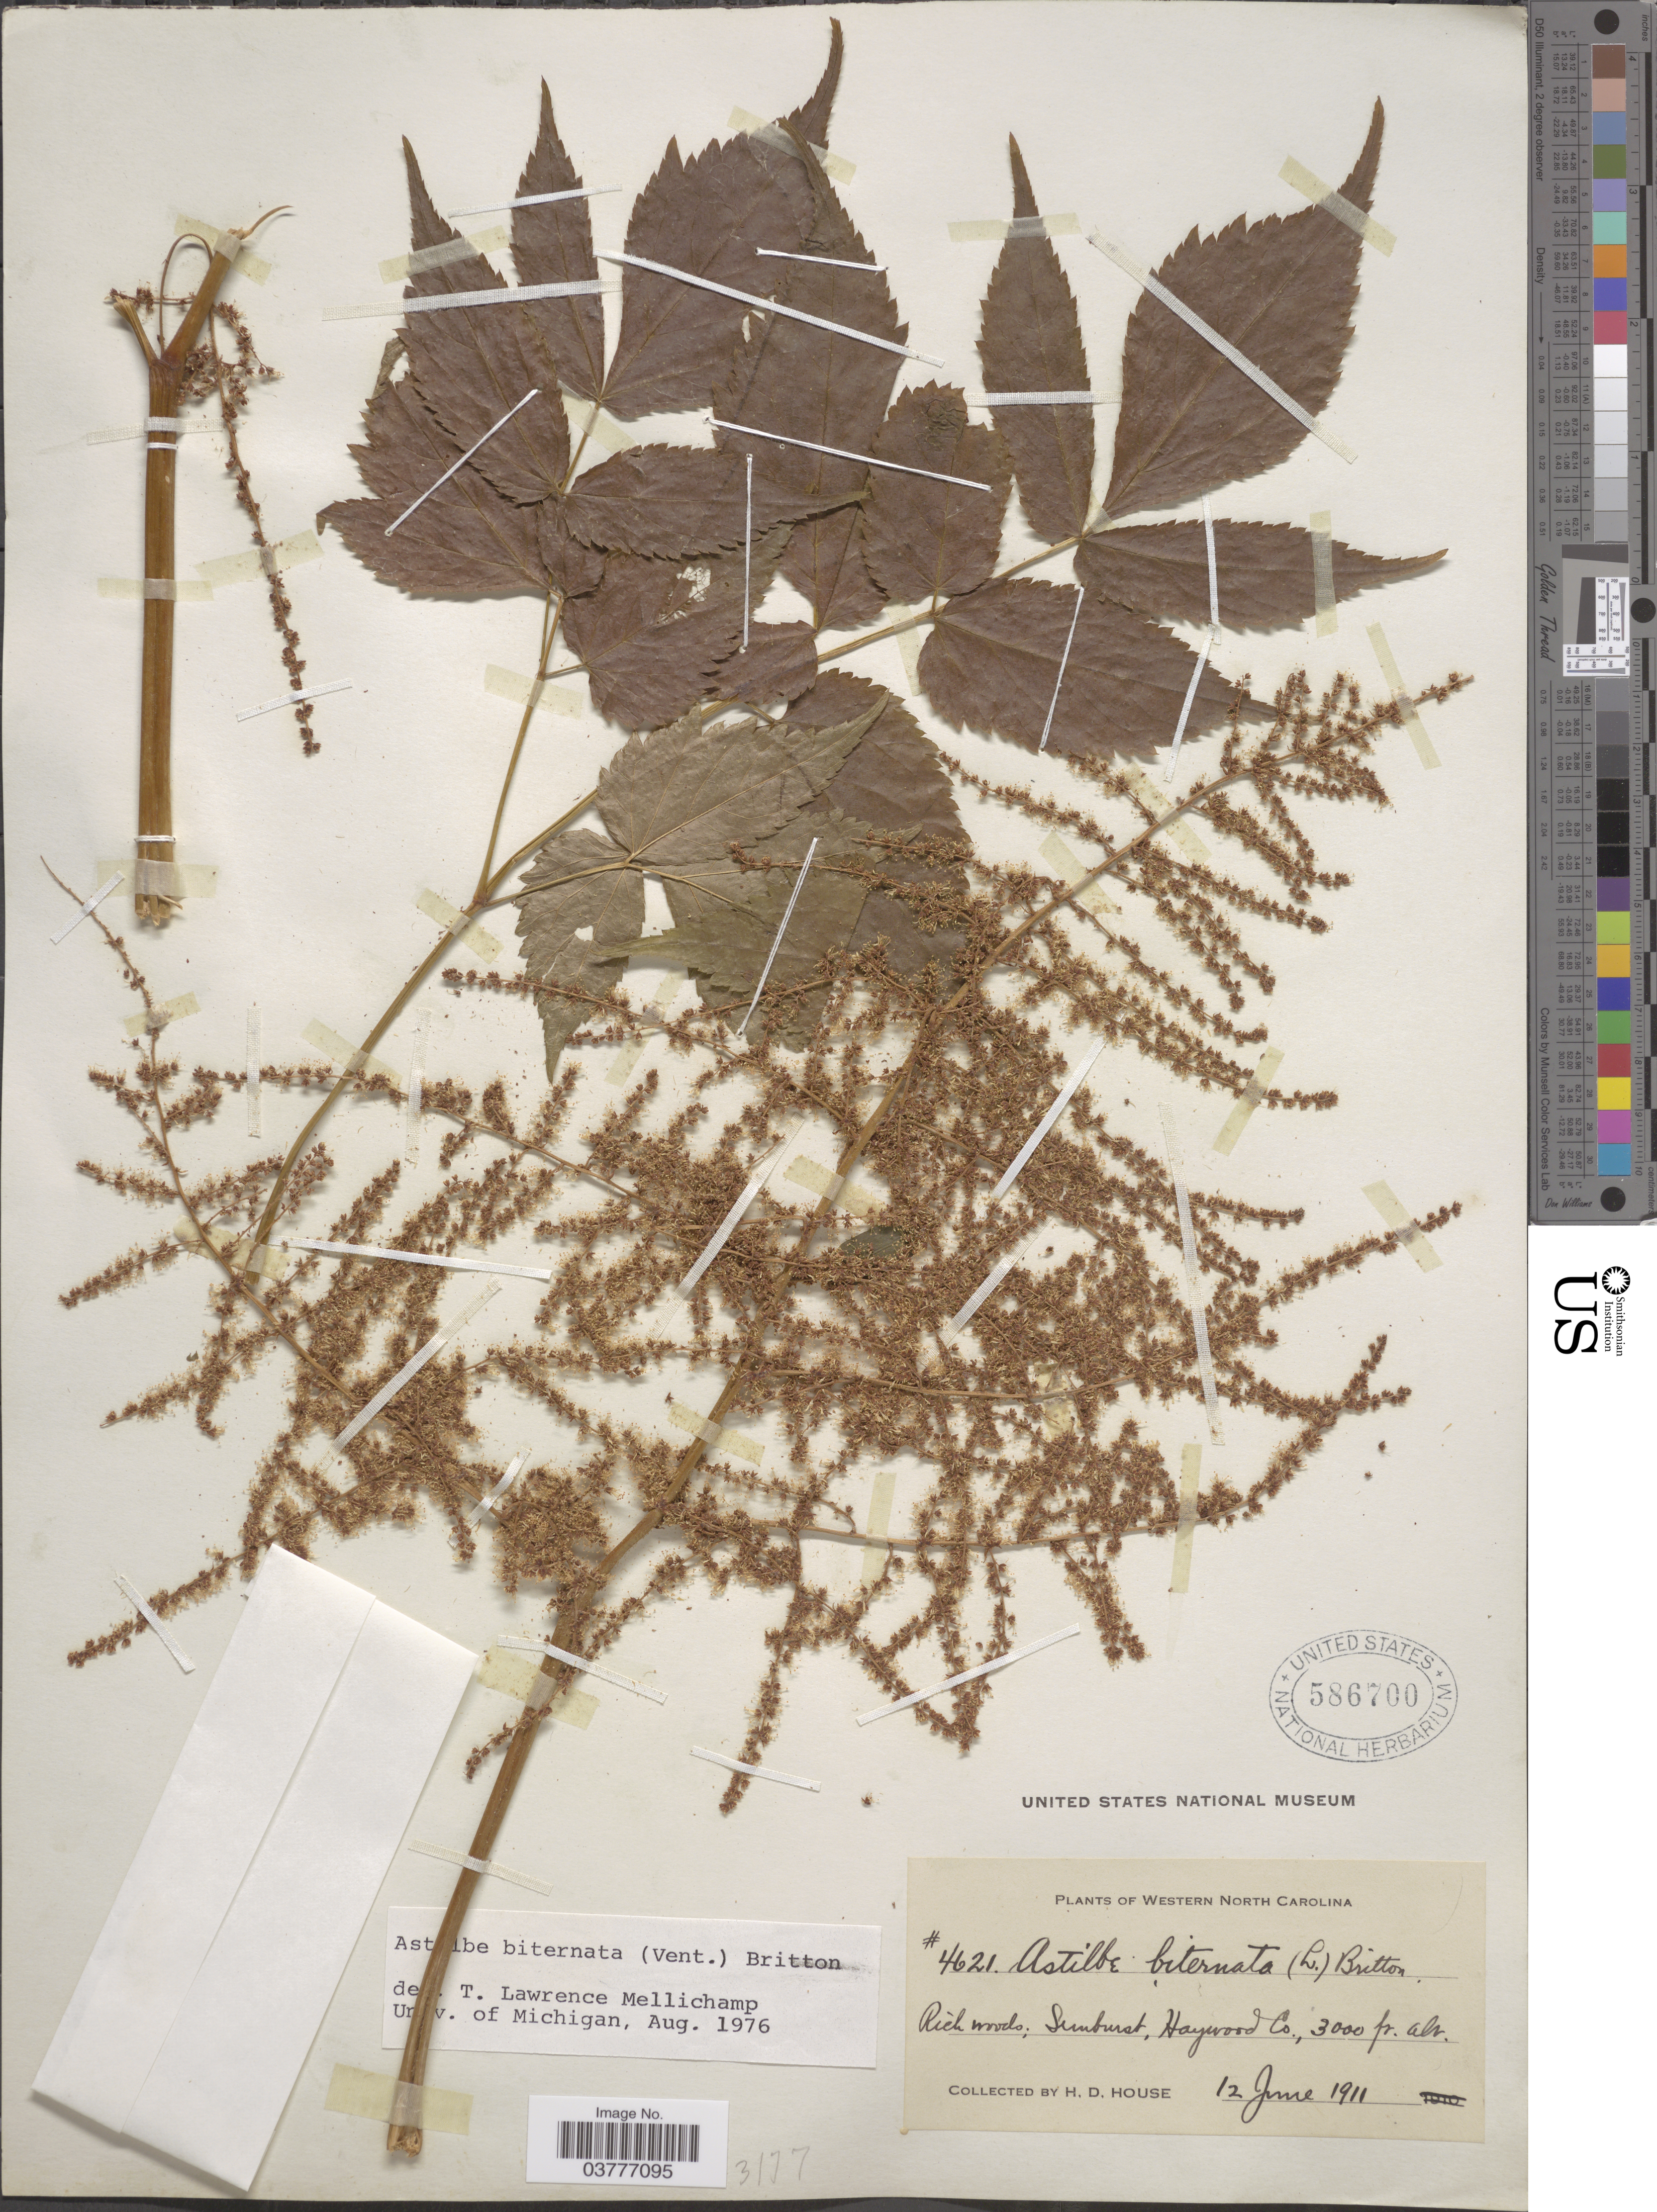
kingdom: Plantae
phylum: Tracheophyta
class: Magnoliopsida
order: Saxifragales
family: Saxifragaceae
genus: Astilbe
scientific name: Astilbe biternata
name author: (Vent.) Britton ex Kearney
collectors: H. D. House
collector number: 4621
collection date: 1911-06-12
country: United States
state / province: North Carolina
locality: Western North Carolina. Rich woods; Sunburst, Haywood Co.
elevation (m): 914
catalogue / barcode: US 586700